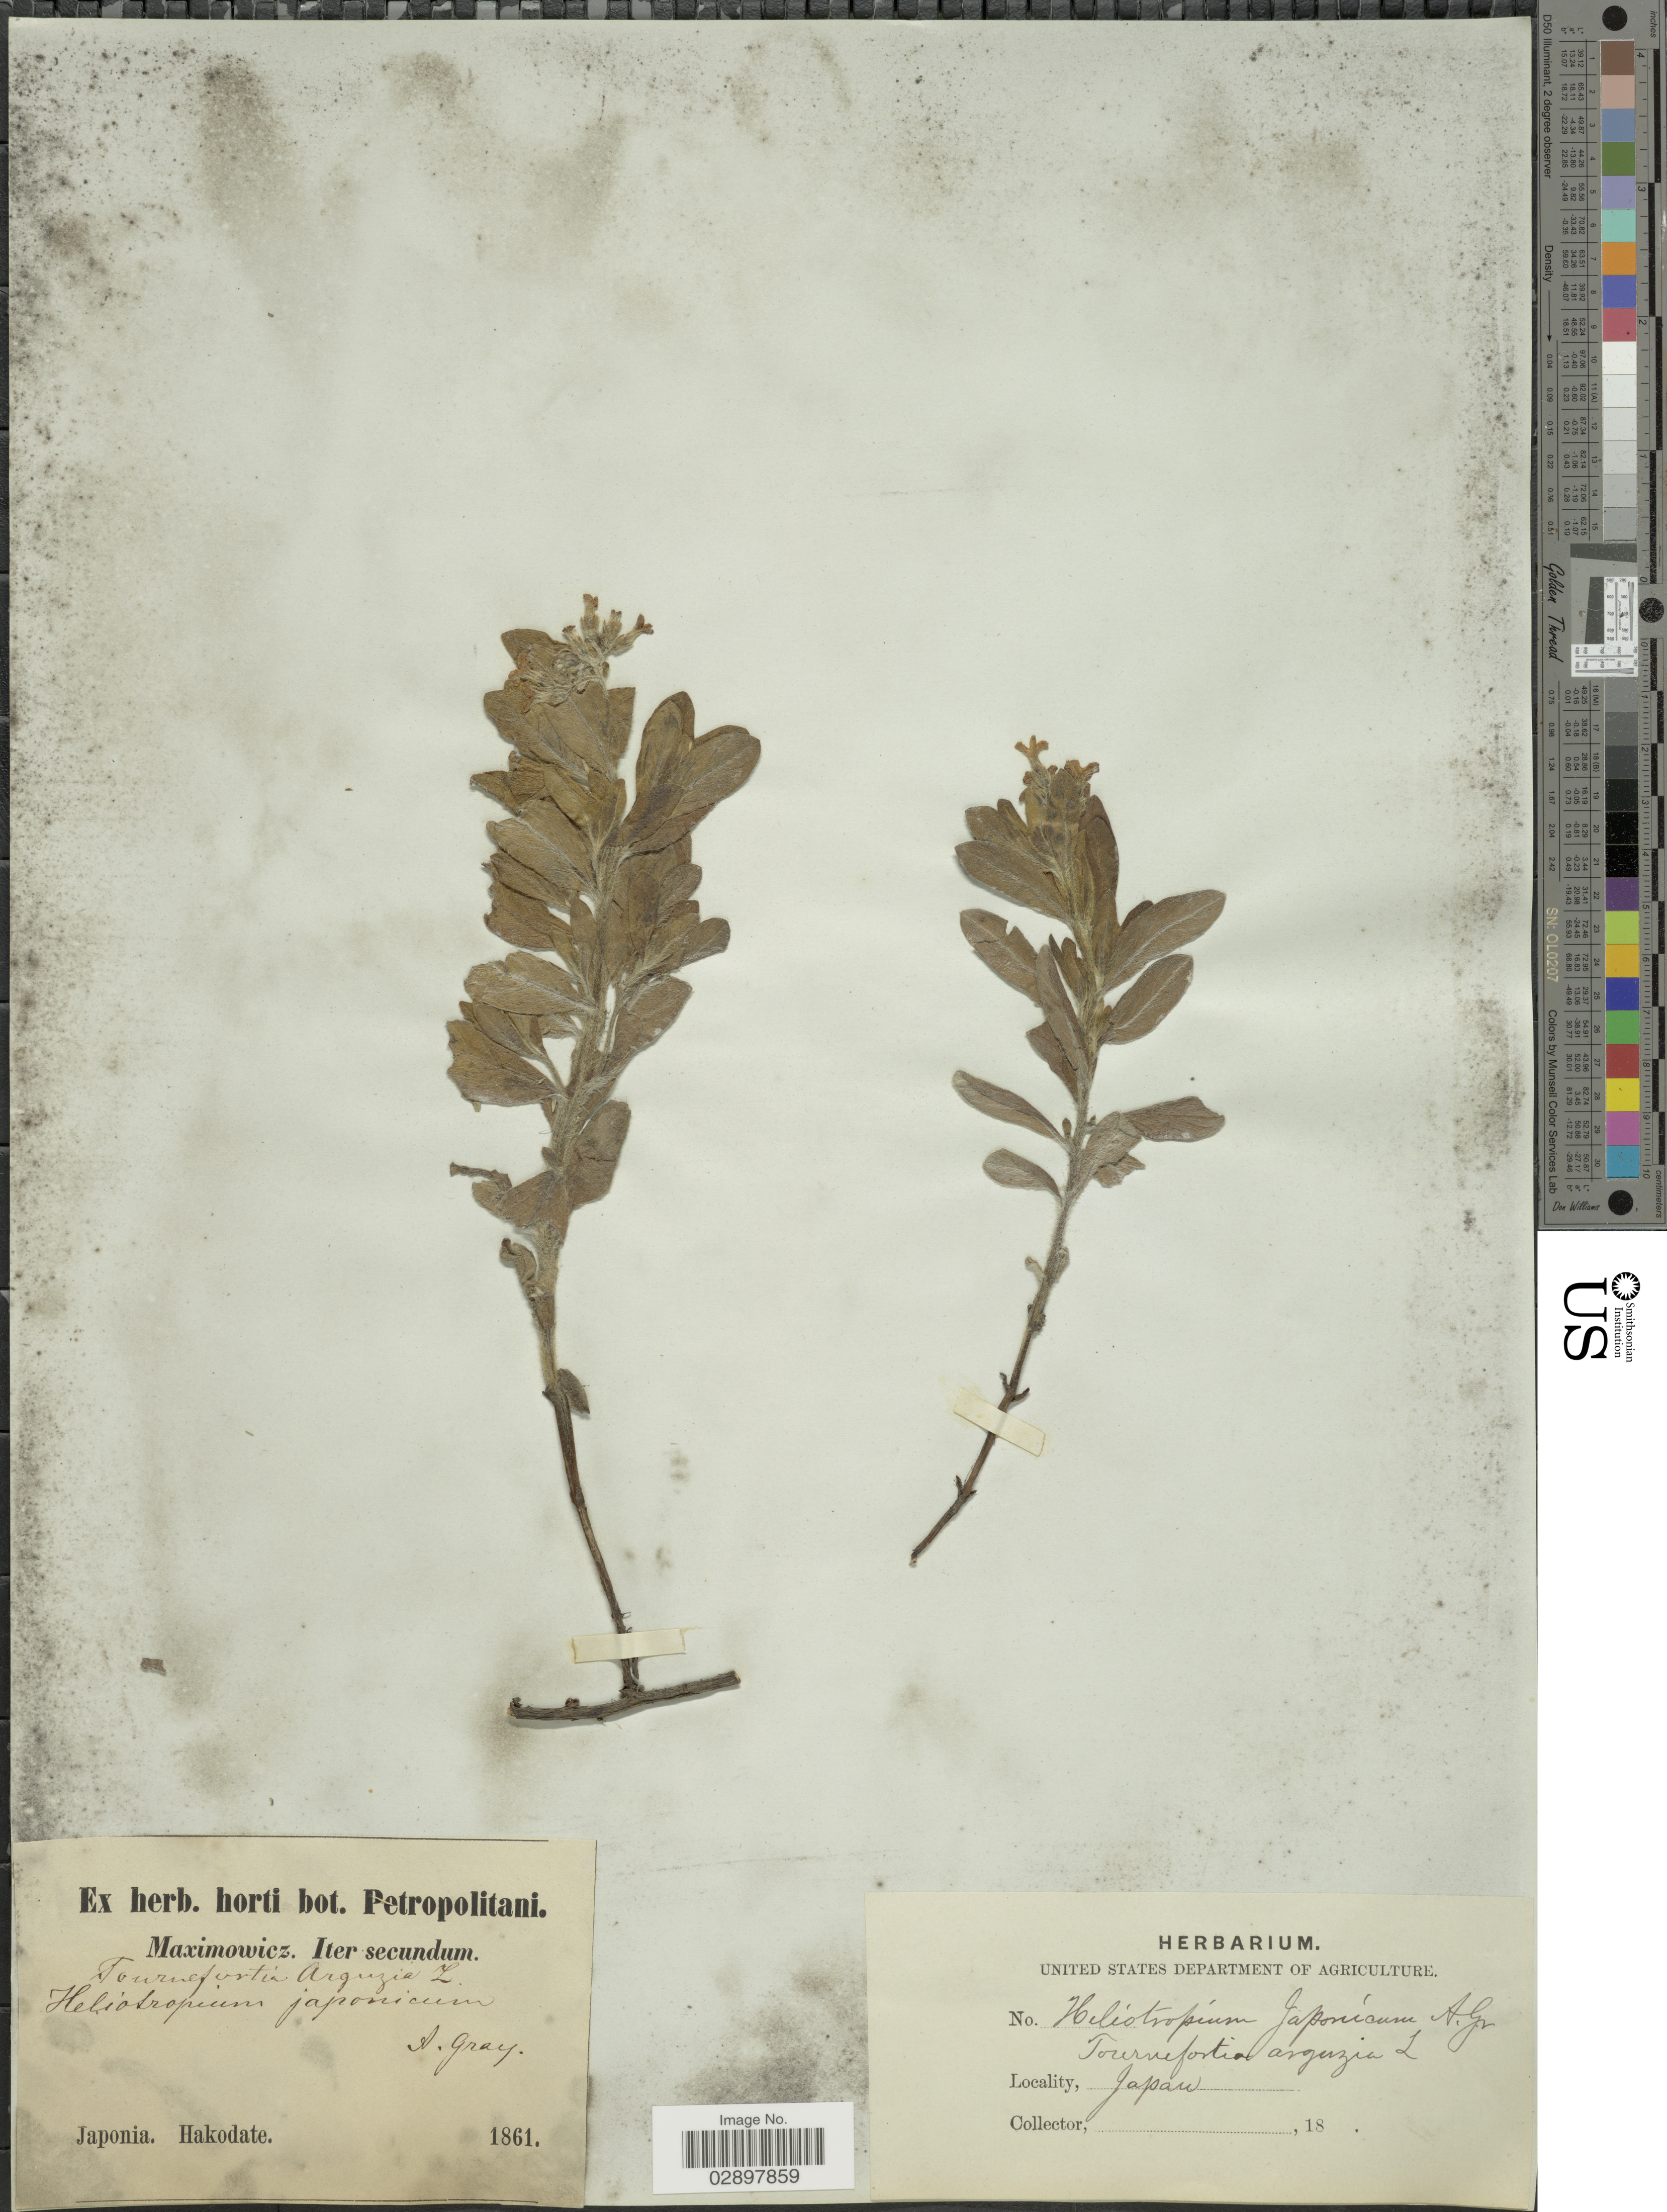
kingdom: Plantae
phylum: Tracheophyta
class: Magnoliopsida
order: Boraginales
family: Heliotropiaceae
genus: Tournefortia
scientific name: Tournefortia sibirica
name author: L.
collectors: -. Maximowicz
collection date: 1861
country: Japan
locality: Hakodate.